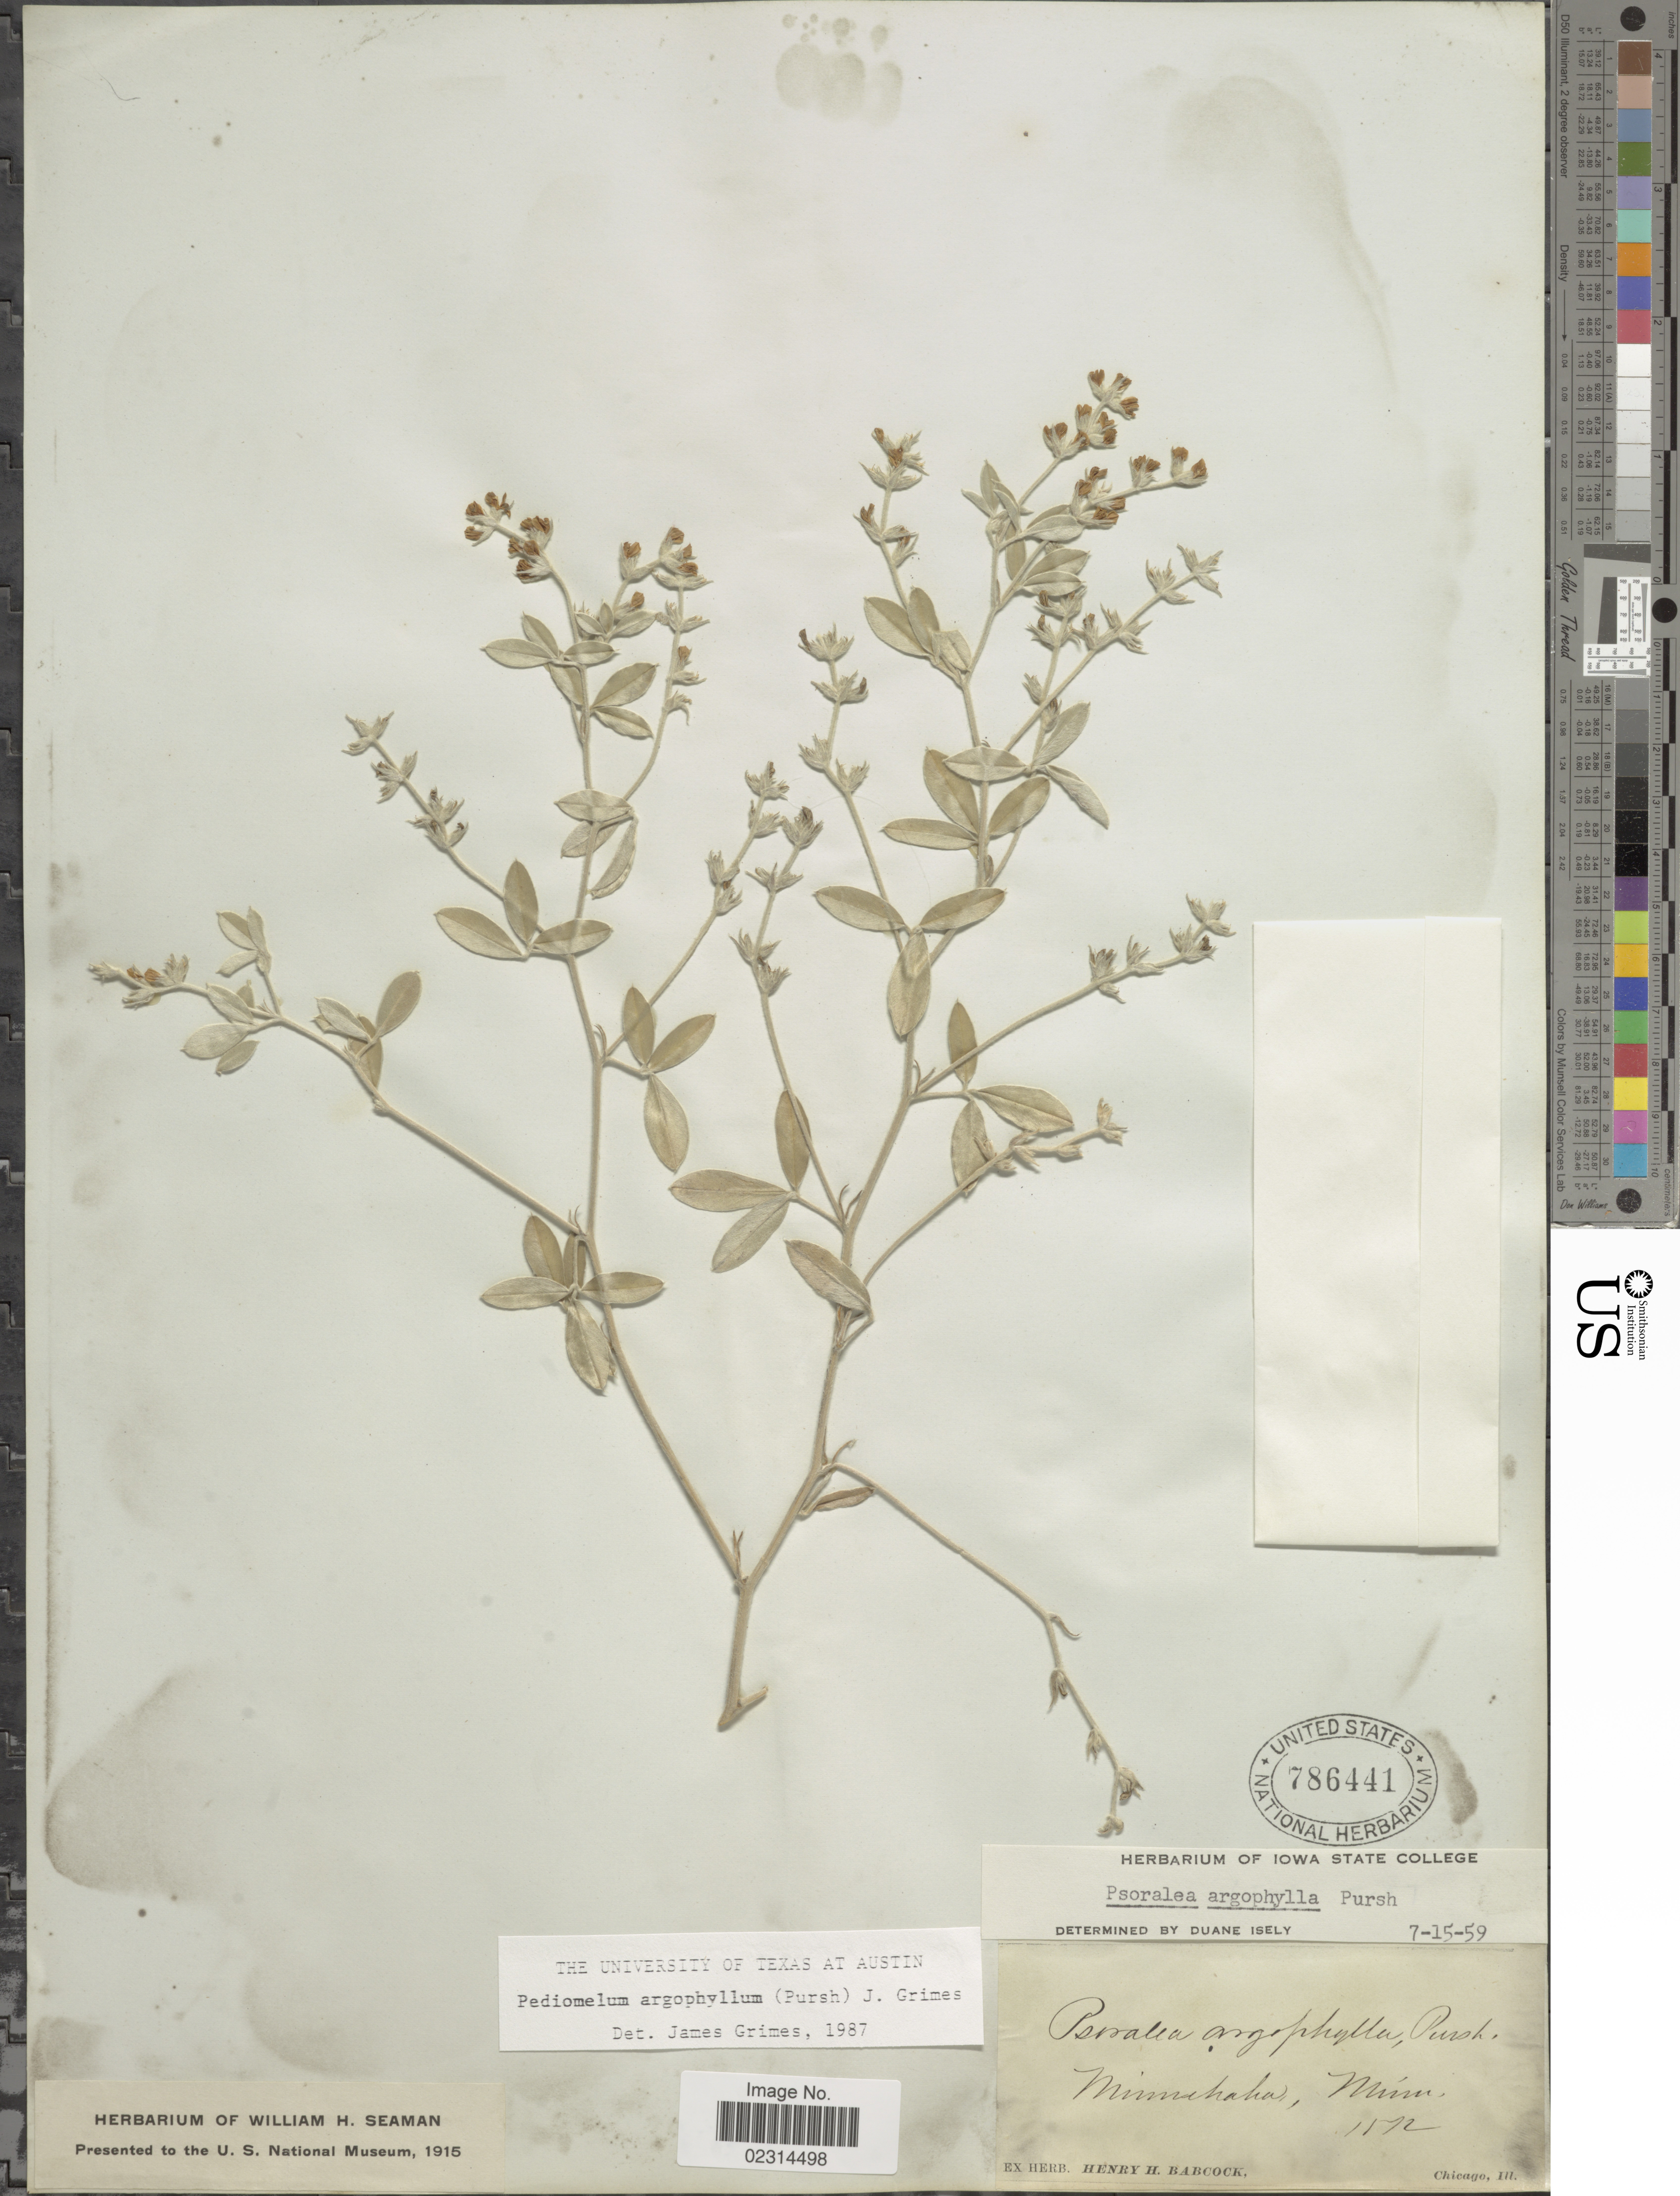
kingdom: Plantae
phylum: Tracheophyta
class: Magnoliopsida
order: Fabales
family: Fabaceae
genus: Pediomelum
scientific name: Pediomelum argophyllum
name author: (Pursh) J.W. Grimes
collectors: ex herb. Henry Homes Babcock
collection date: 1872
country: United States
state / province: Minnesota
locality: Minnehaha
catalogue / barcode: US 786441